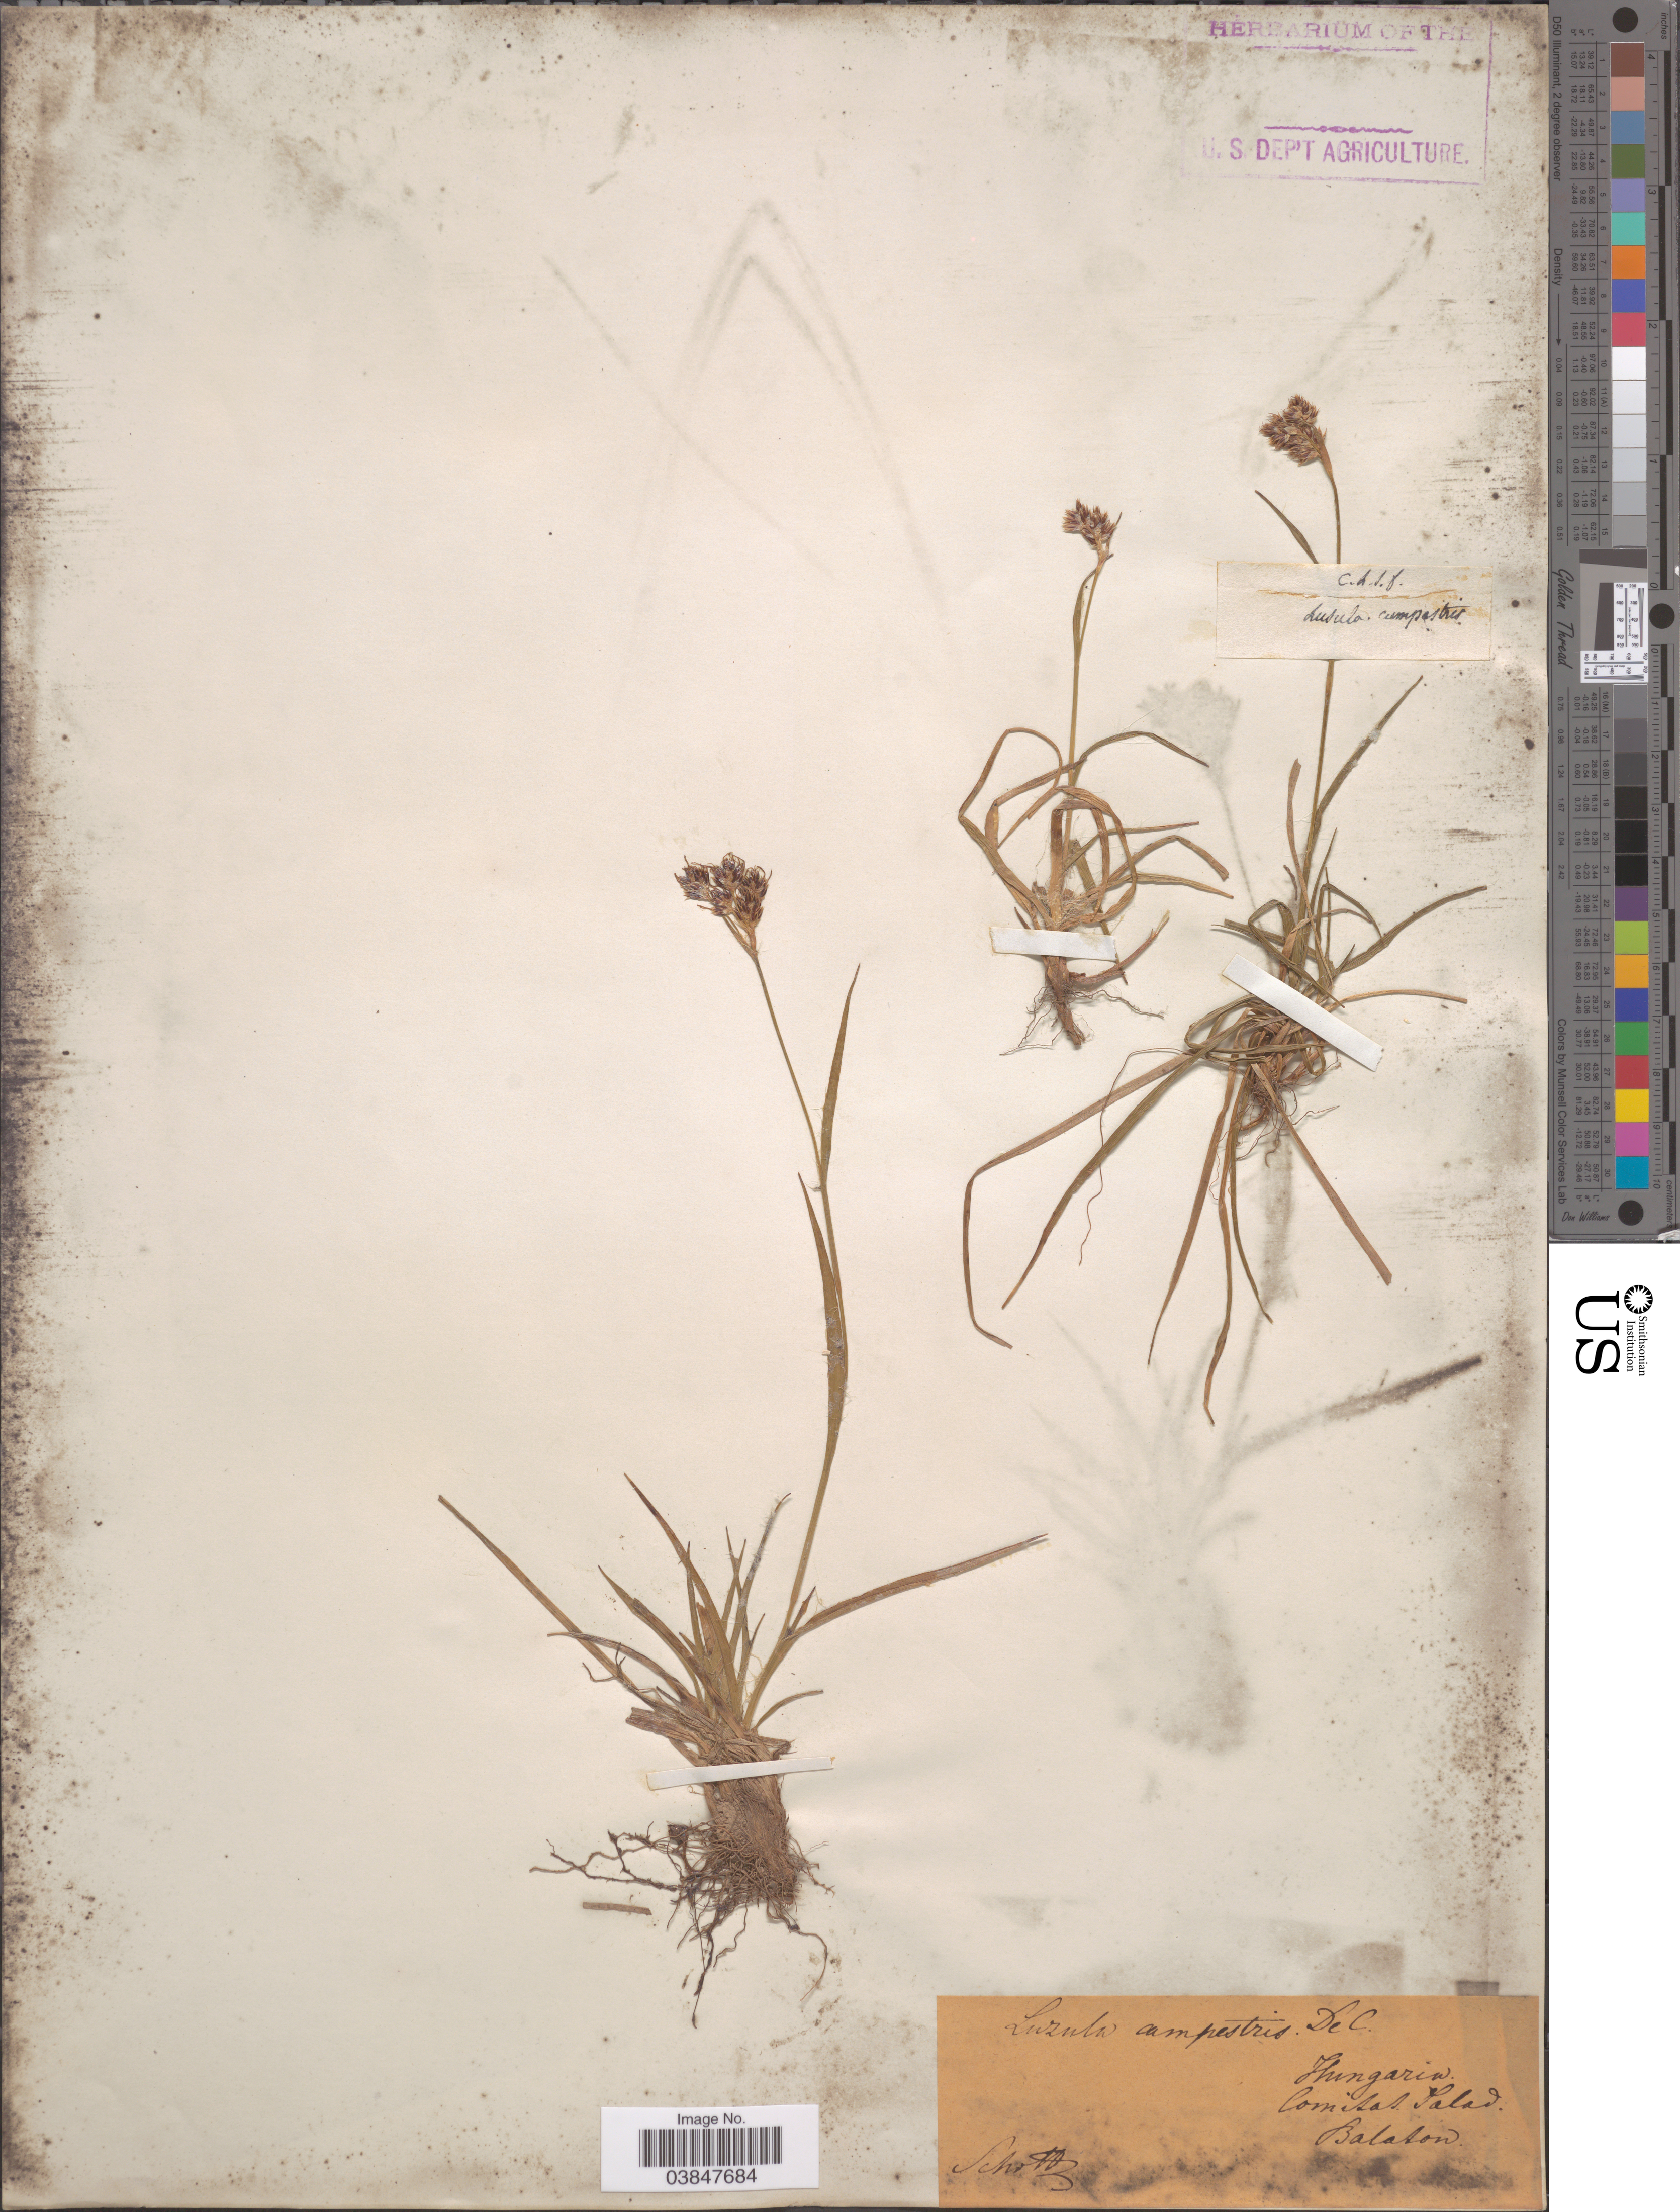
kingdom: Plantae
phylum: Tracheophyta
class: Liliopsida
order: Poales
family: Juncaceae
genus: Luzula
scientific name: Luzula campestris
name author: (L.) DC.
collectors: -. Schottz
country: Hungary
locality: Hungaria. Comitat Salad. Balaton.